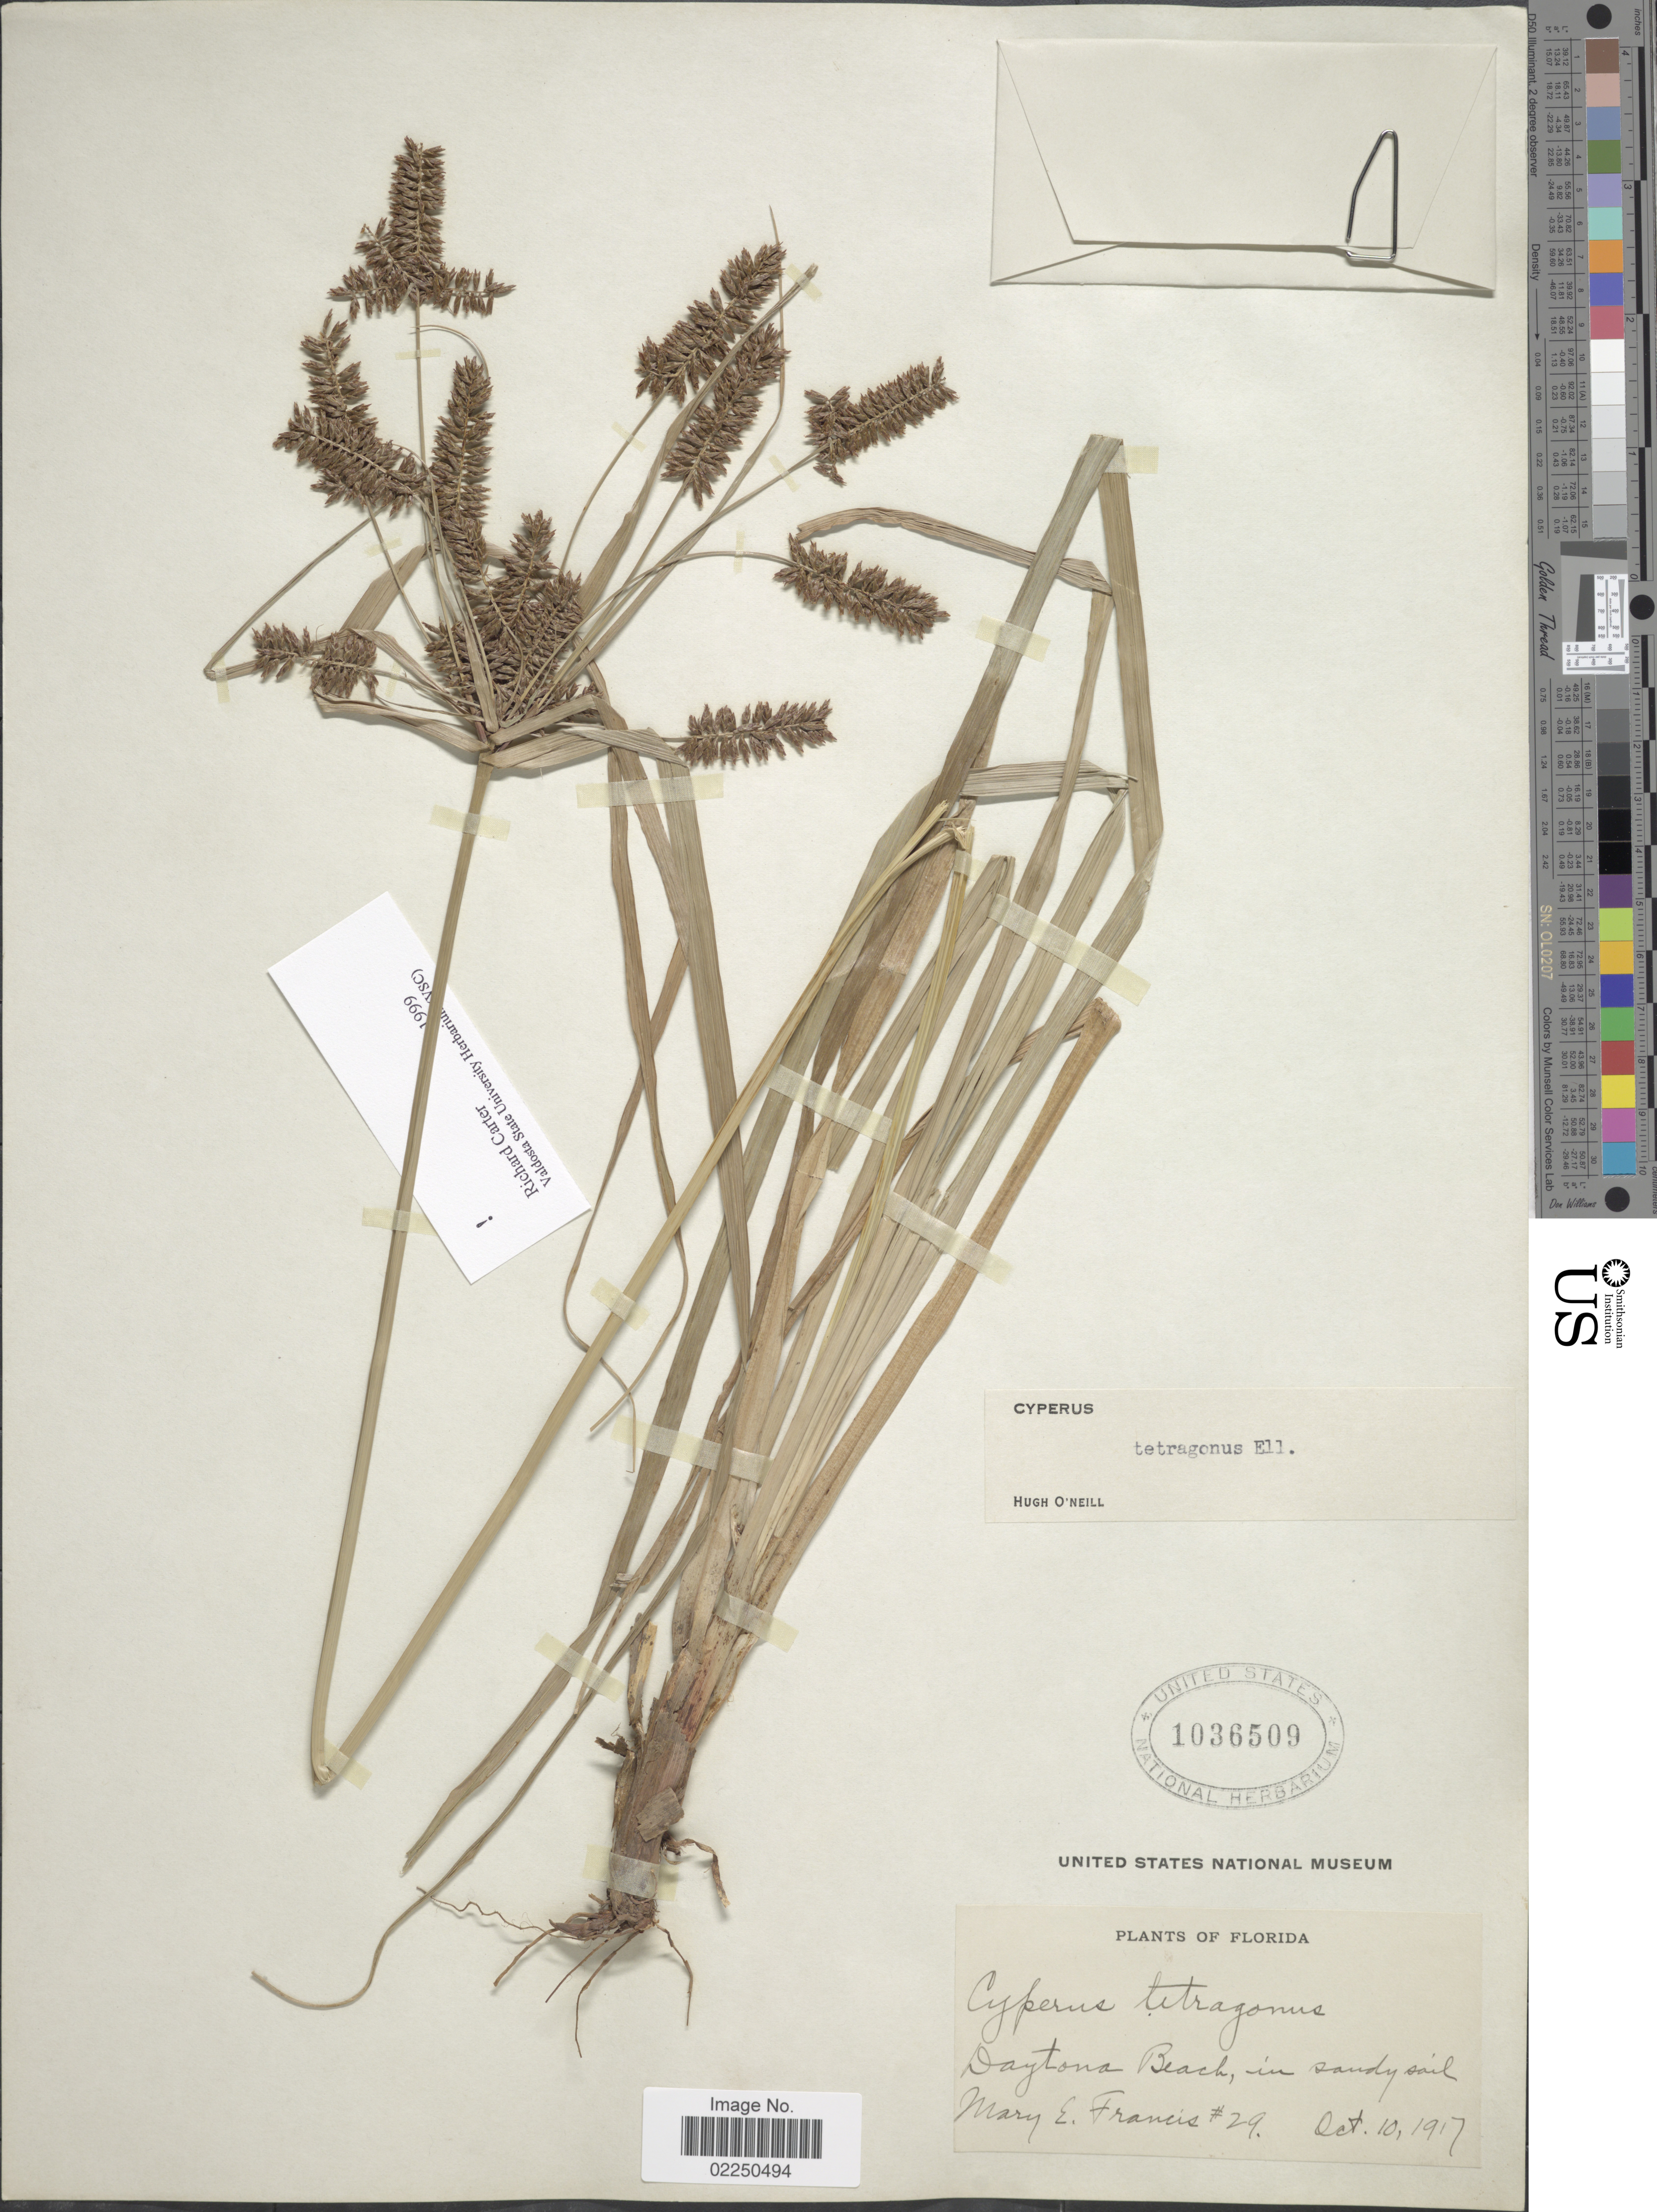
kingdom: Plantae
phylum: Tracheophyta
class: Liliopsida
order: Poales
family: Cyperaceae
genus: Cyperus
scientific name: Cyperus tetragonus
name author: Elliott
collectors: M. E. Francis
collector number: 29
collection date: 1917-10-10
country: United States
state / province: Florida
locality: Daytona Beach, in sandy soil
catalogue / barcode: US 1036509